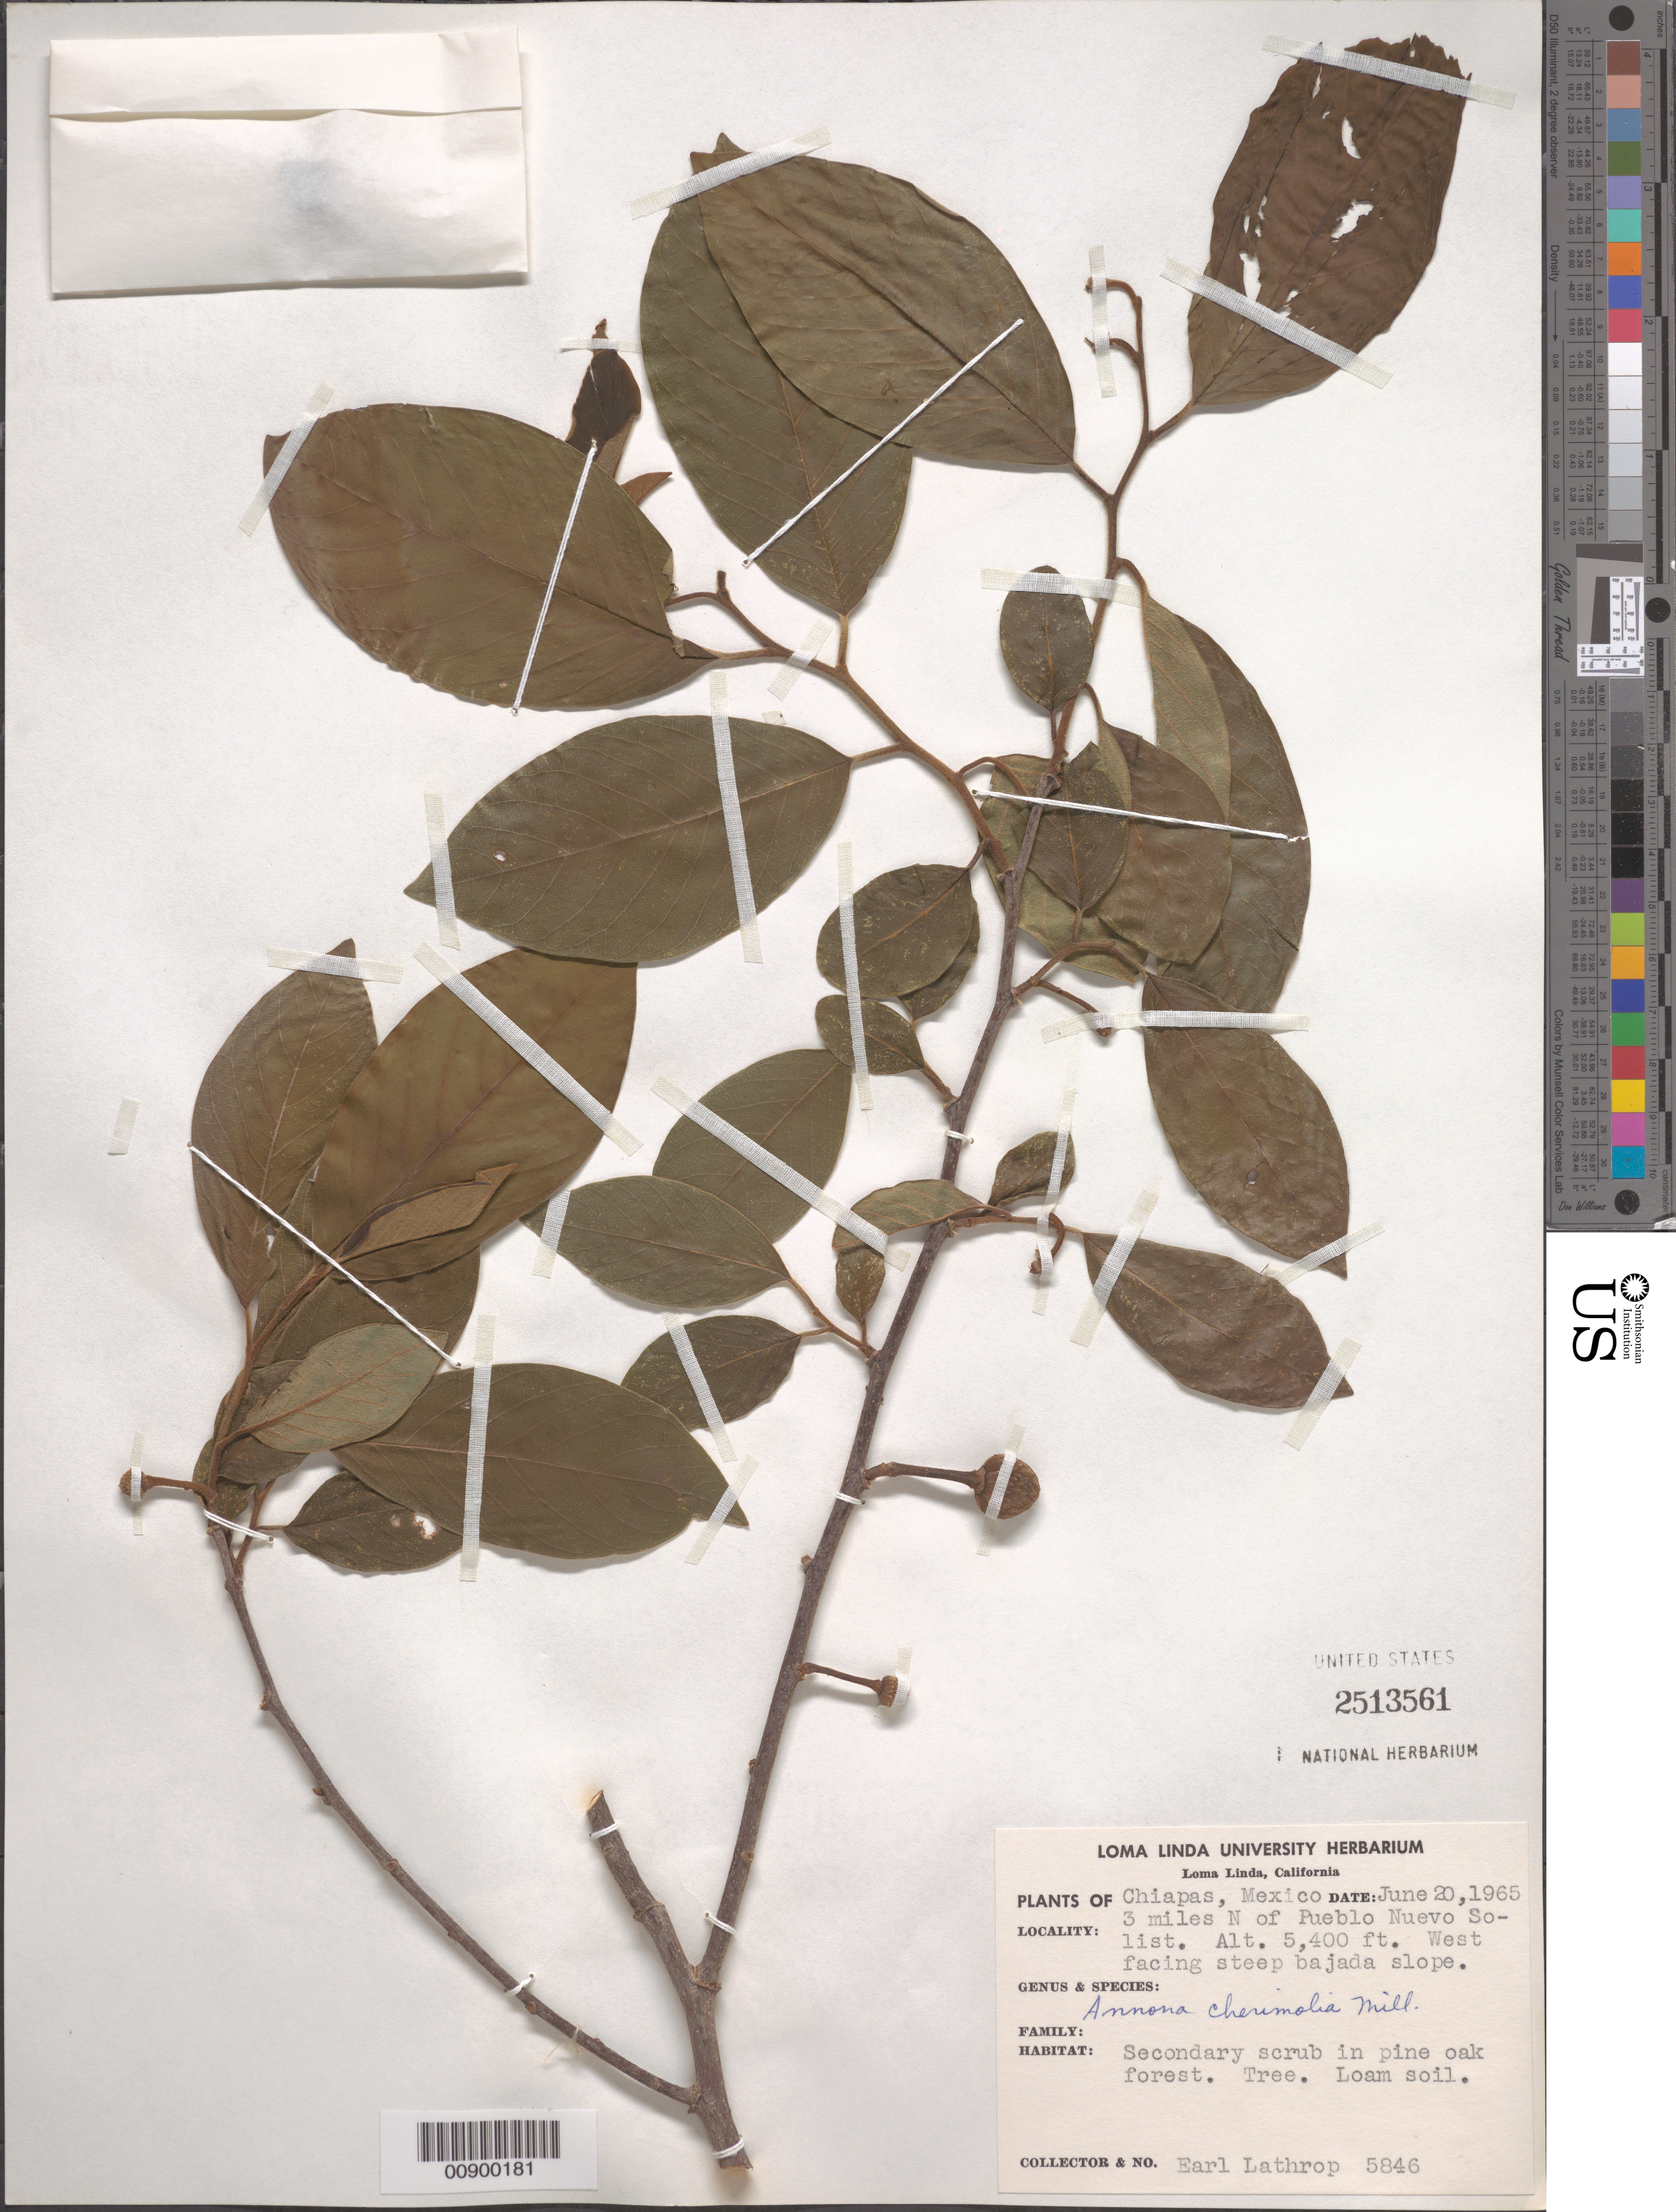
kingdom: Plantae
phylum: Tracheophyta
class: Magnoliopsida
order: Magnoliales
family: Annonaceae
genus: Annona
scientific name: Annona cherimola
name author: Mill.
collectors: E. W. Lathrop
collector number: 5846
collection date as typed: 20 Jun 1965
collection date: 1965-06-20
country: Mexico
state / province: Chiapas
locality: Chiapas: 3 miles N of Pueblo Nuevo Solist. (Solistahuacán). West facing steep bajada slope.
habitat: Secondary scrub in pine oak forest. Loam soil.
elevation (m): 1646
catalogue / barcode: US 2513561